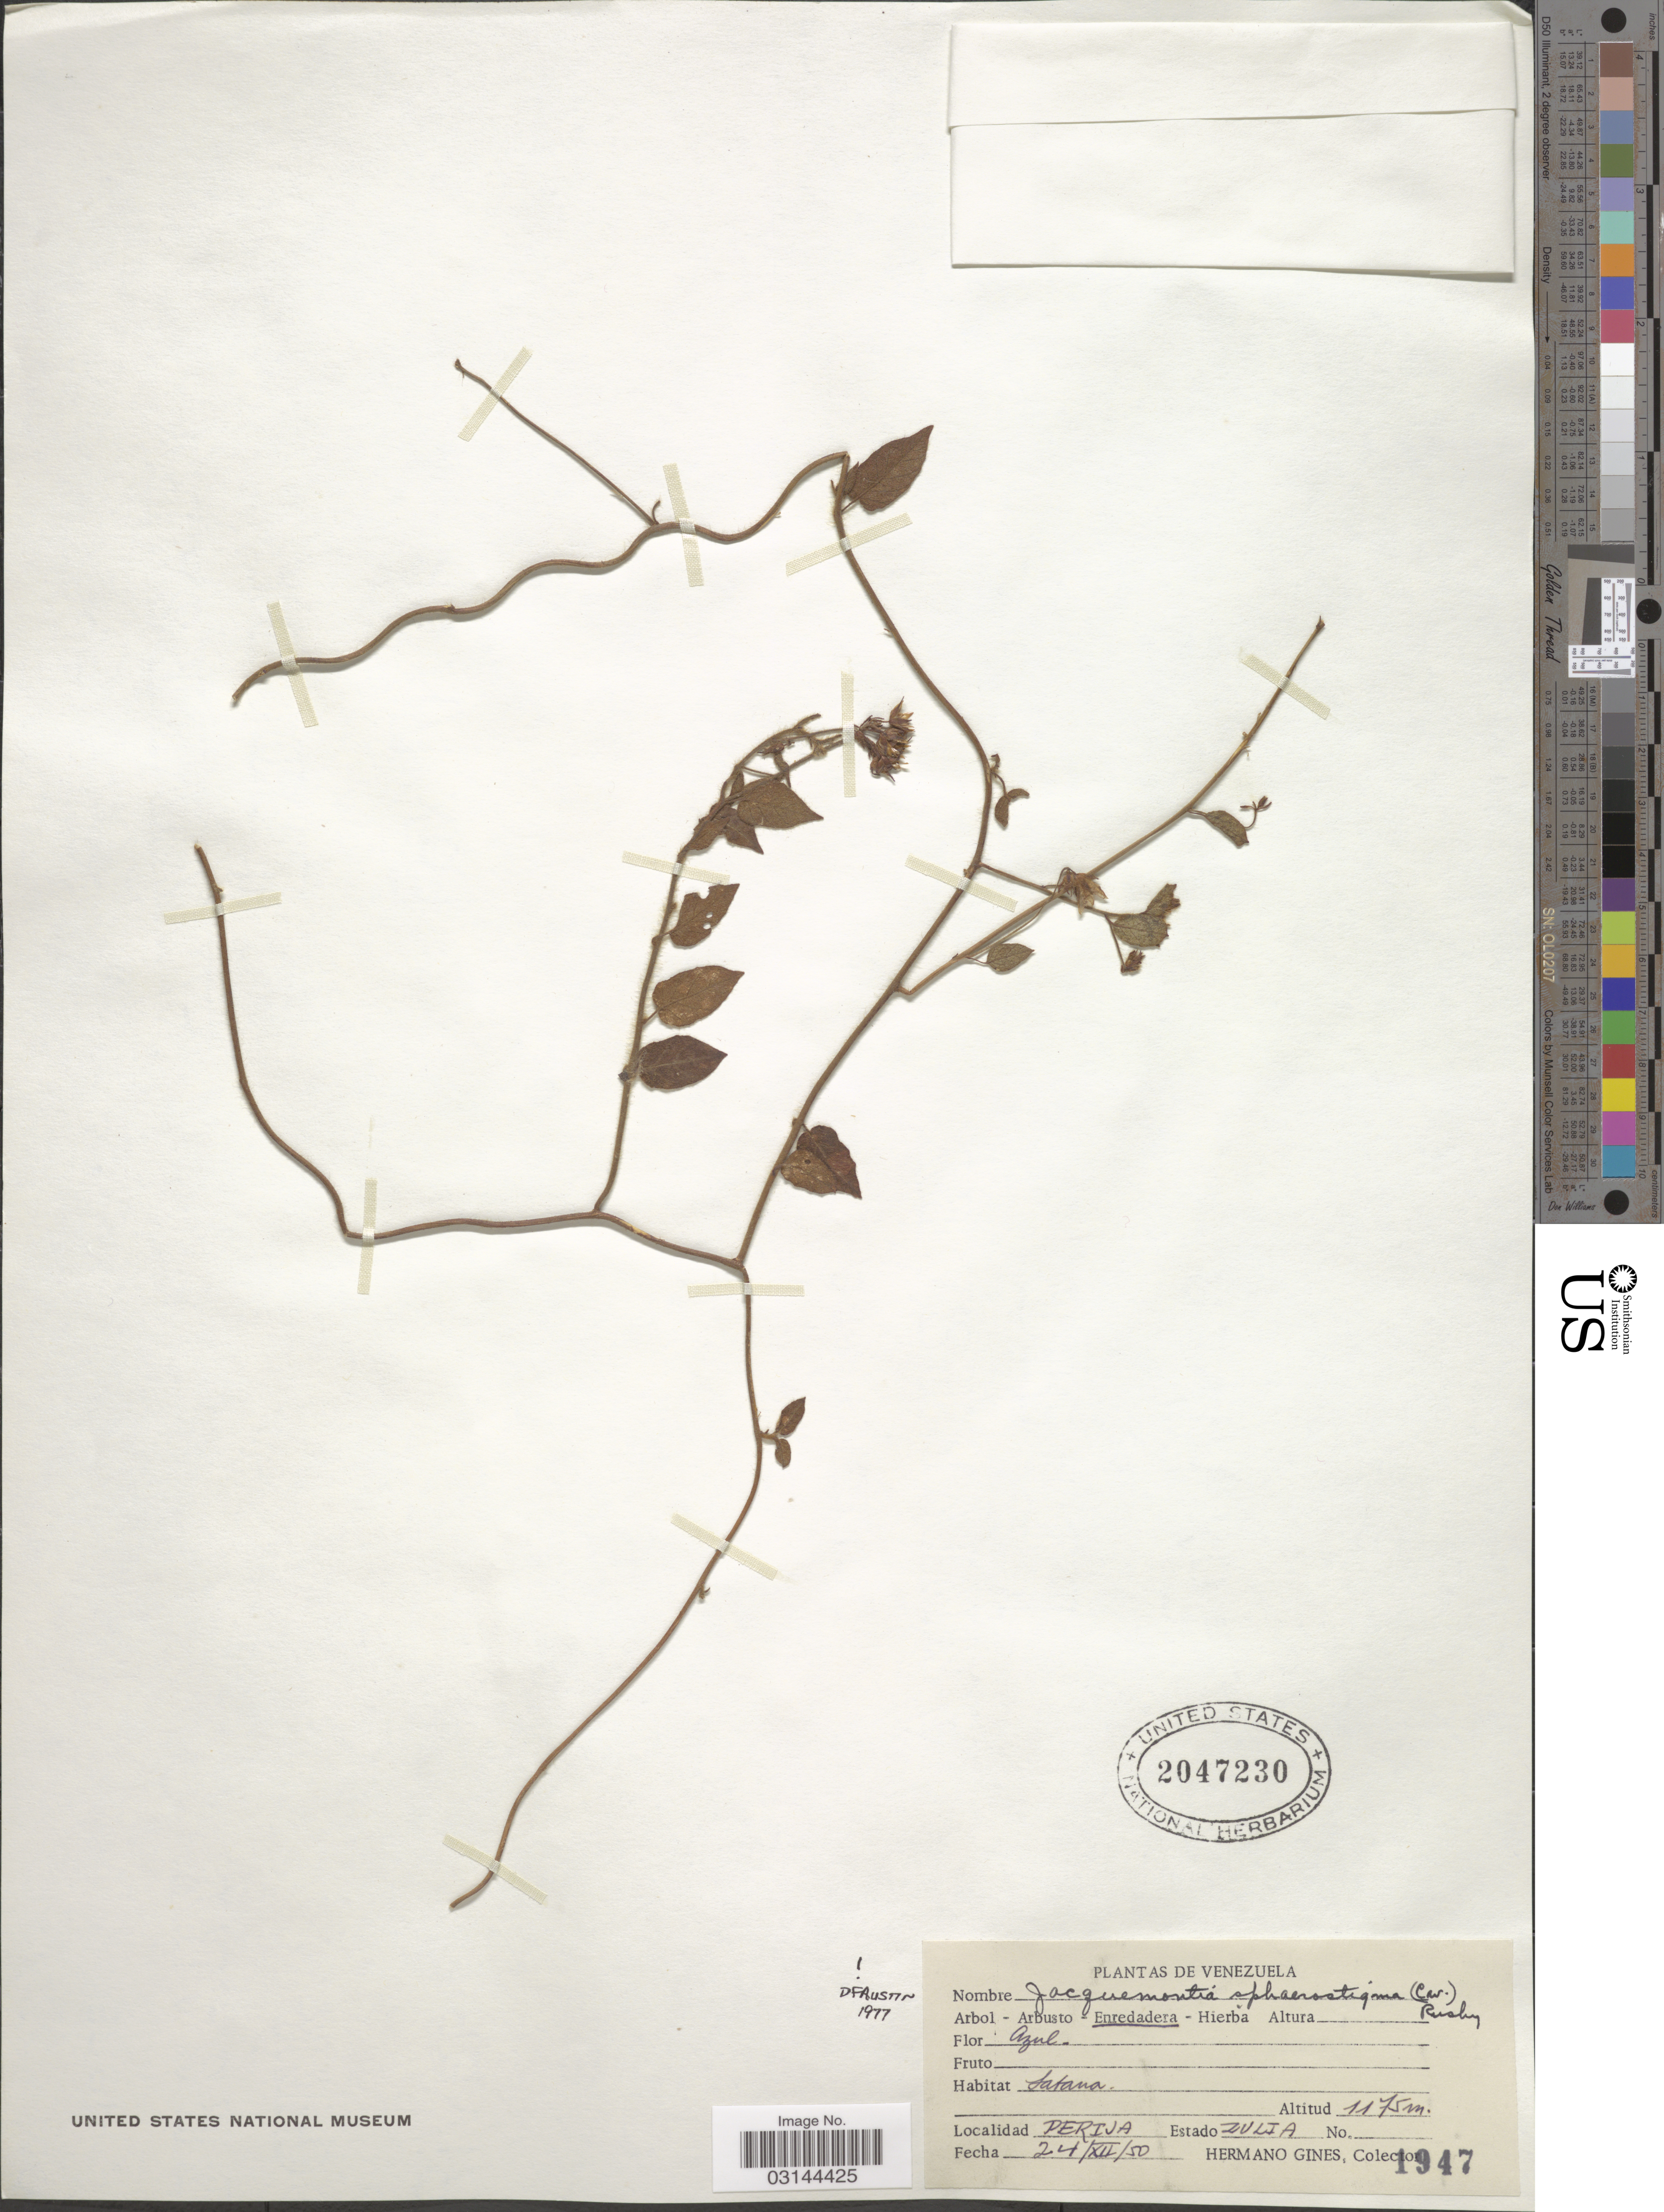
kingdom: Plantae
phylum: Tracheophyta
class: Magnoliopsida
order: Solanales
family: Convolvulaceae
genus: Jacquemontia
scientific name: Jacquemontia sphaerostigma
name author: (Cav.) Rusby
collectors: Bro. Gines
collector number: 1947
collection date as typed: Transcribed d/m/y: 24/12/50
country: Venezuela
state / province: Zulia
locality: Perija. Estado Zulia.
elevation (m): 1175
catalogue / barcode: US 2047230